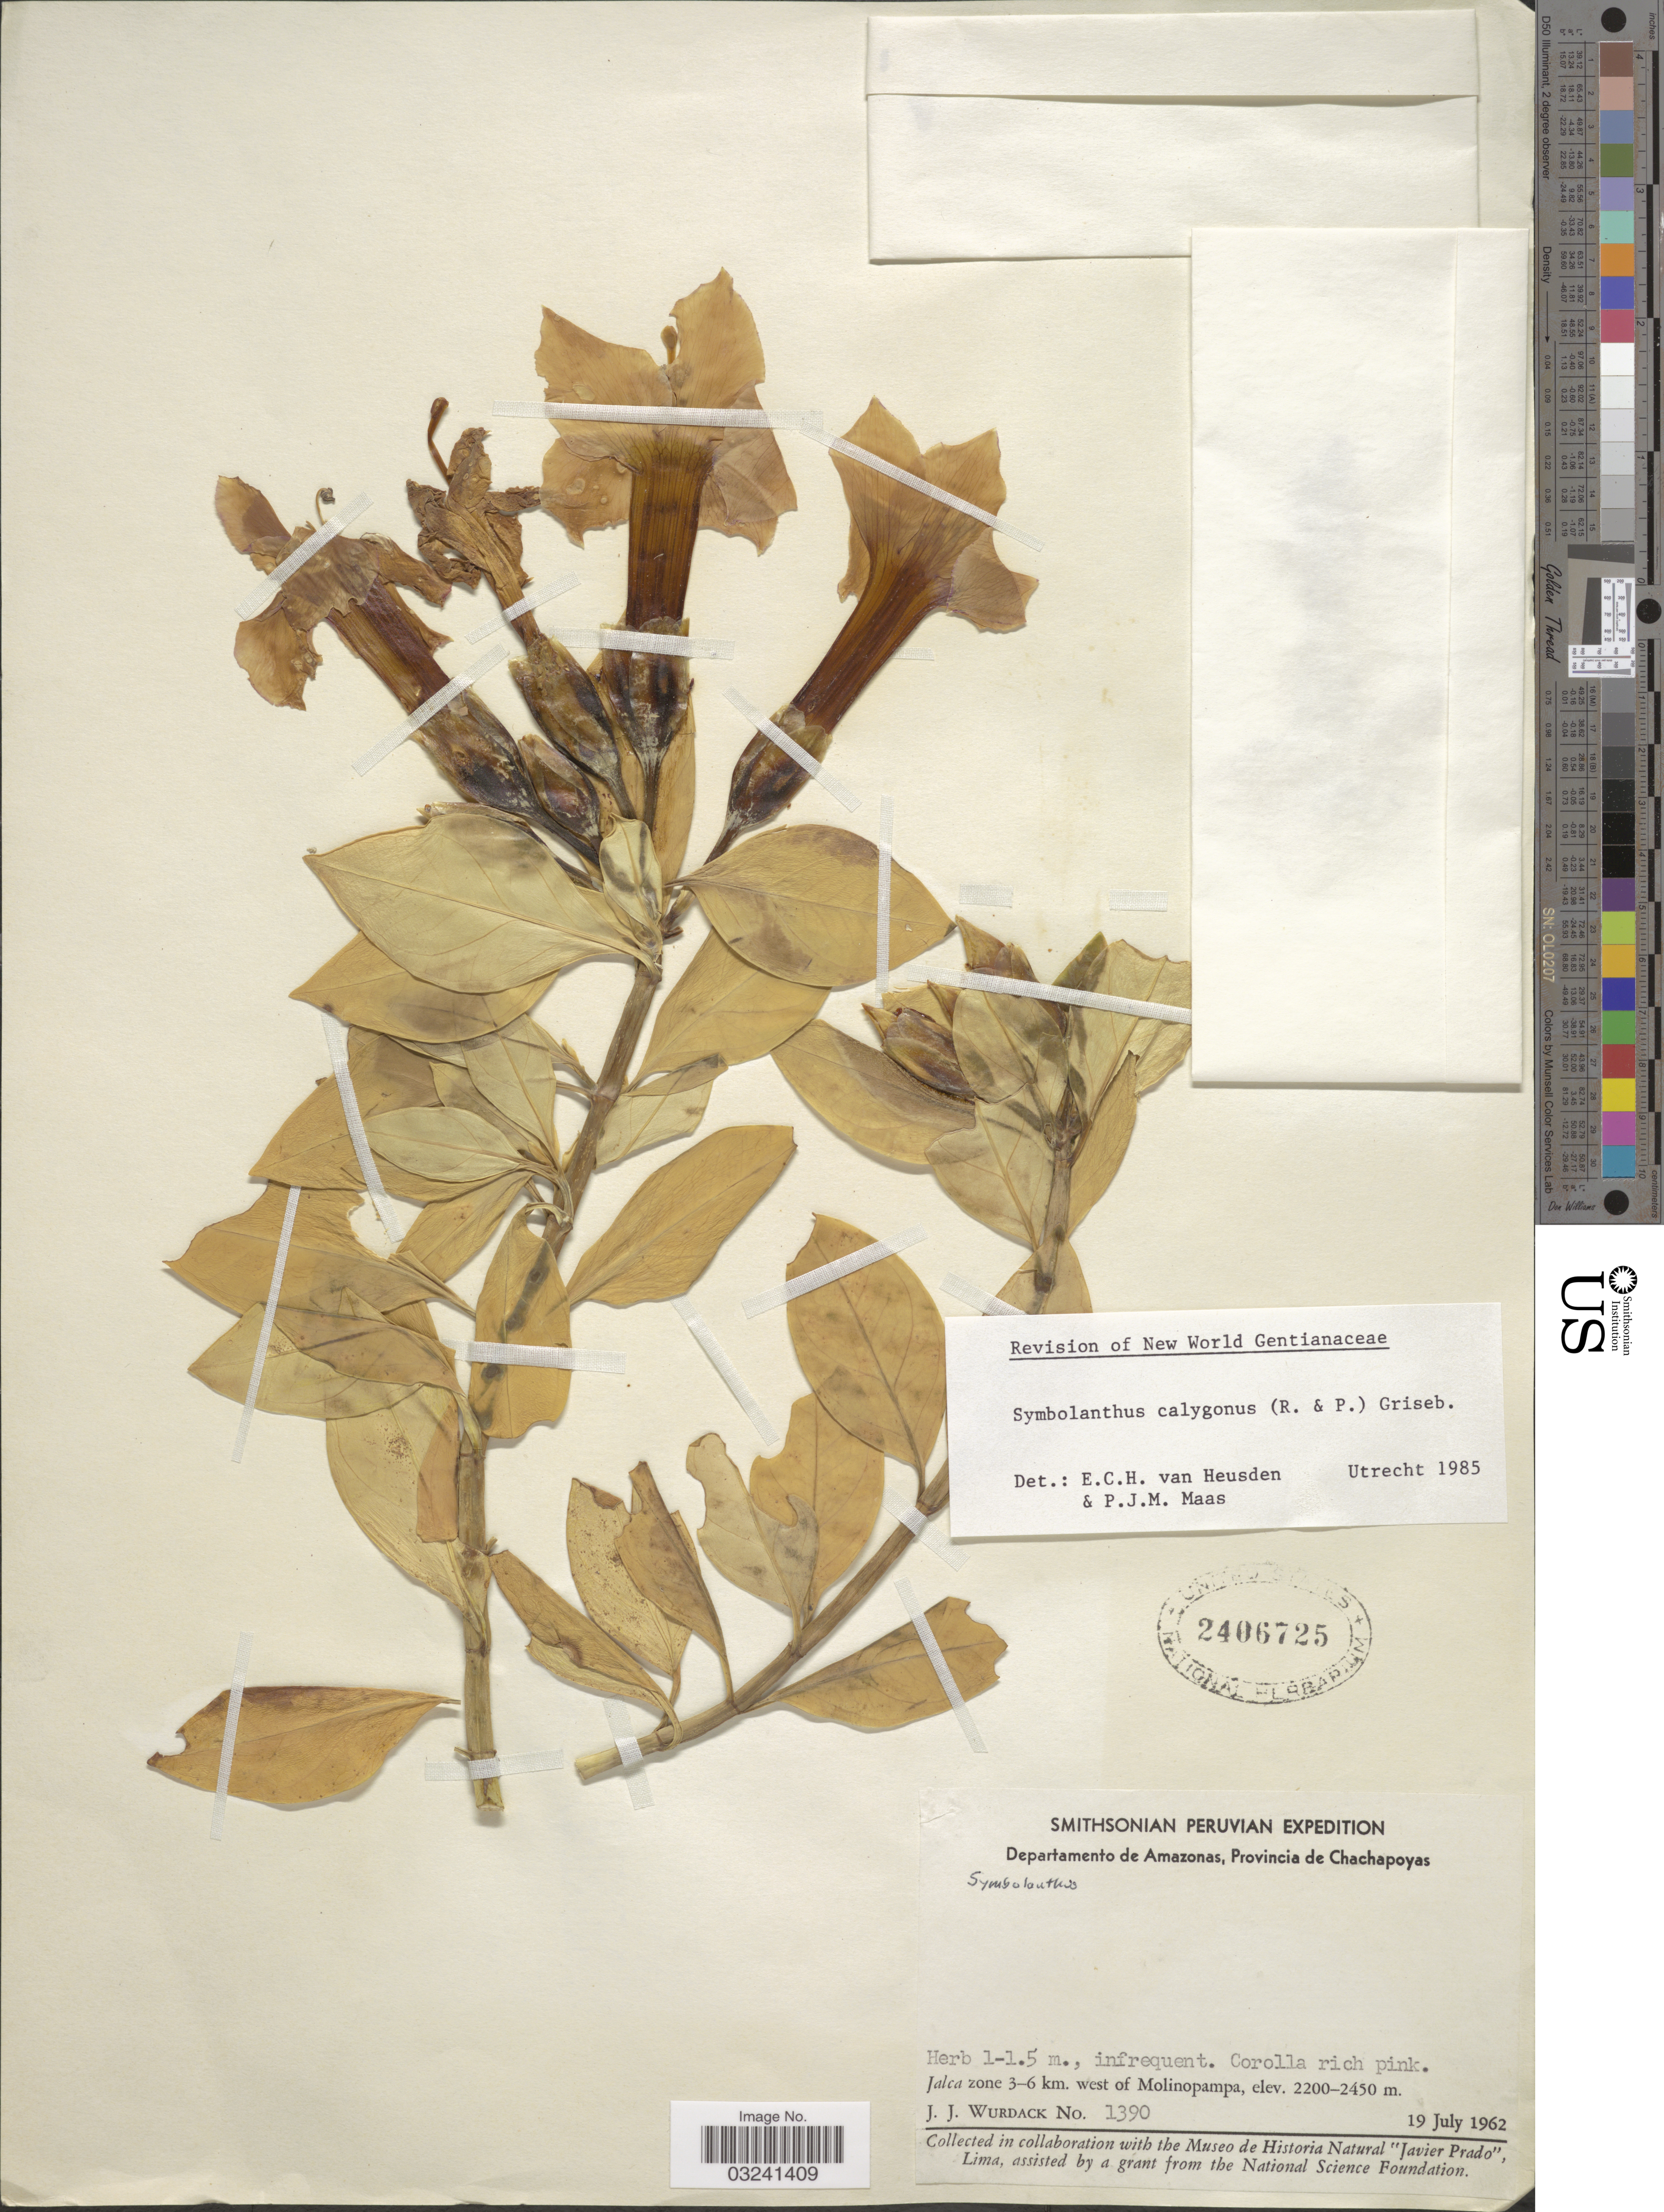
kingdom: Plantae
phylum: Tracheophyta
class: Magnoliopsida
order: Gentianales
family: Gentianaceae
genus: Symbolanthus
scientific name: Symbolanthus calygonus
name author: (Ruiz & Pav.) Griseb. ex Gilg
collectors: J. J. Wurdack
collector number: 1390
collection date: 1962-07-19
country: Peru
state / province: Amazonas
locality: Departamentos de Amazonas, Provincia de Chachapoyas. Jalca zone 3-6 km. west of Molinopampa.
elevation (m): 2200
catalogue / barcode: US 2406725